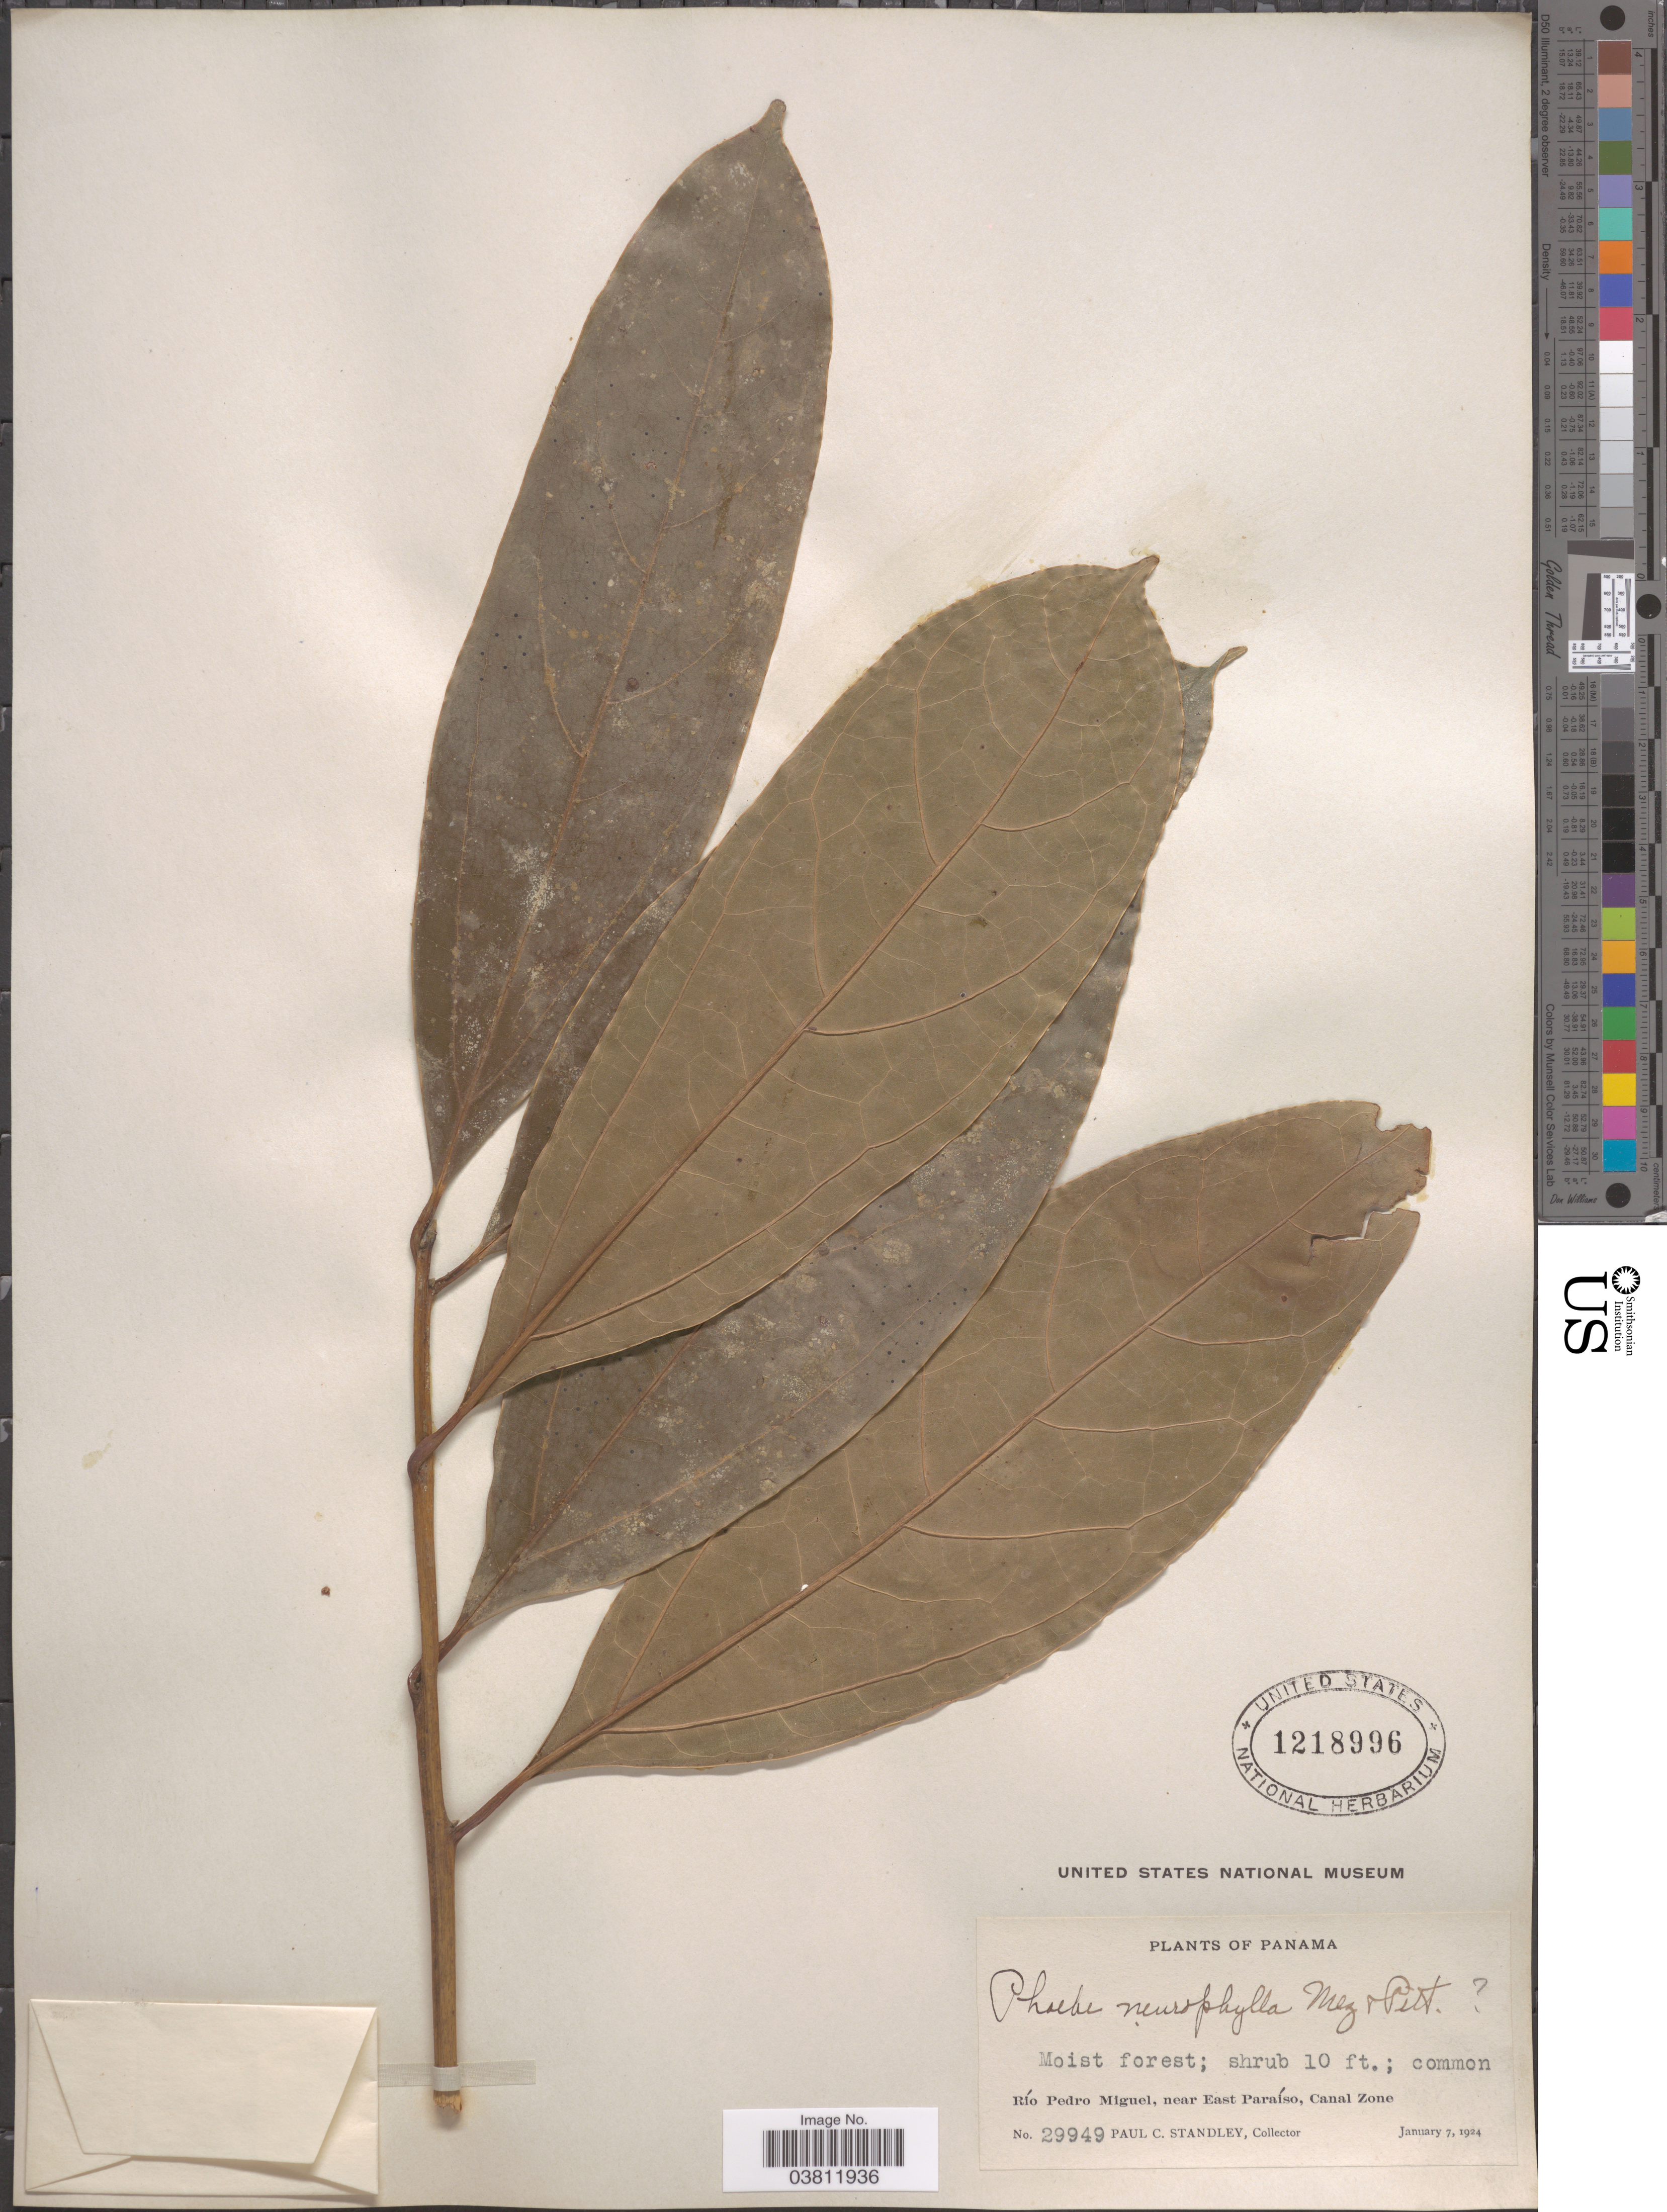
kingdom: Plantae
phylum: Tracheophyta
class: Magnoliopsida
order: Laurales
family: Lauraceae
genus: Phoebe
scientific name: Phoebe neurophylla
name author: Mez & Pittier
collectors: P. C. Standley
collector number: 29949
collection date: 1924-01-07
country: Panama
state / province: Colón / Panamá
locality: Río Pedro Miguel, near East Paraíso, Canal Zone.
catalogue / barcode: US 1218996